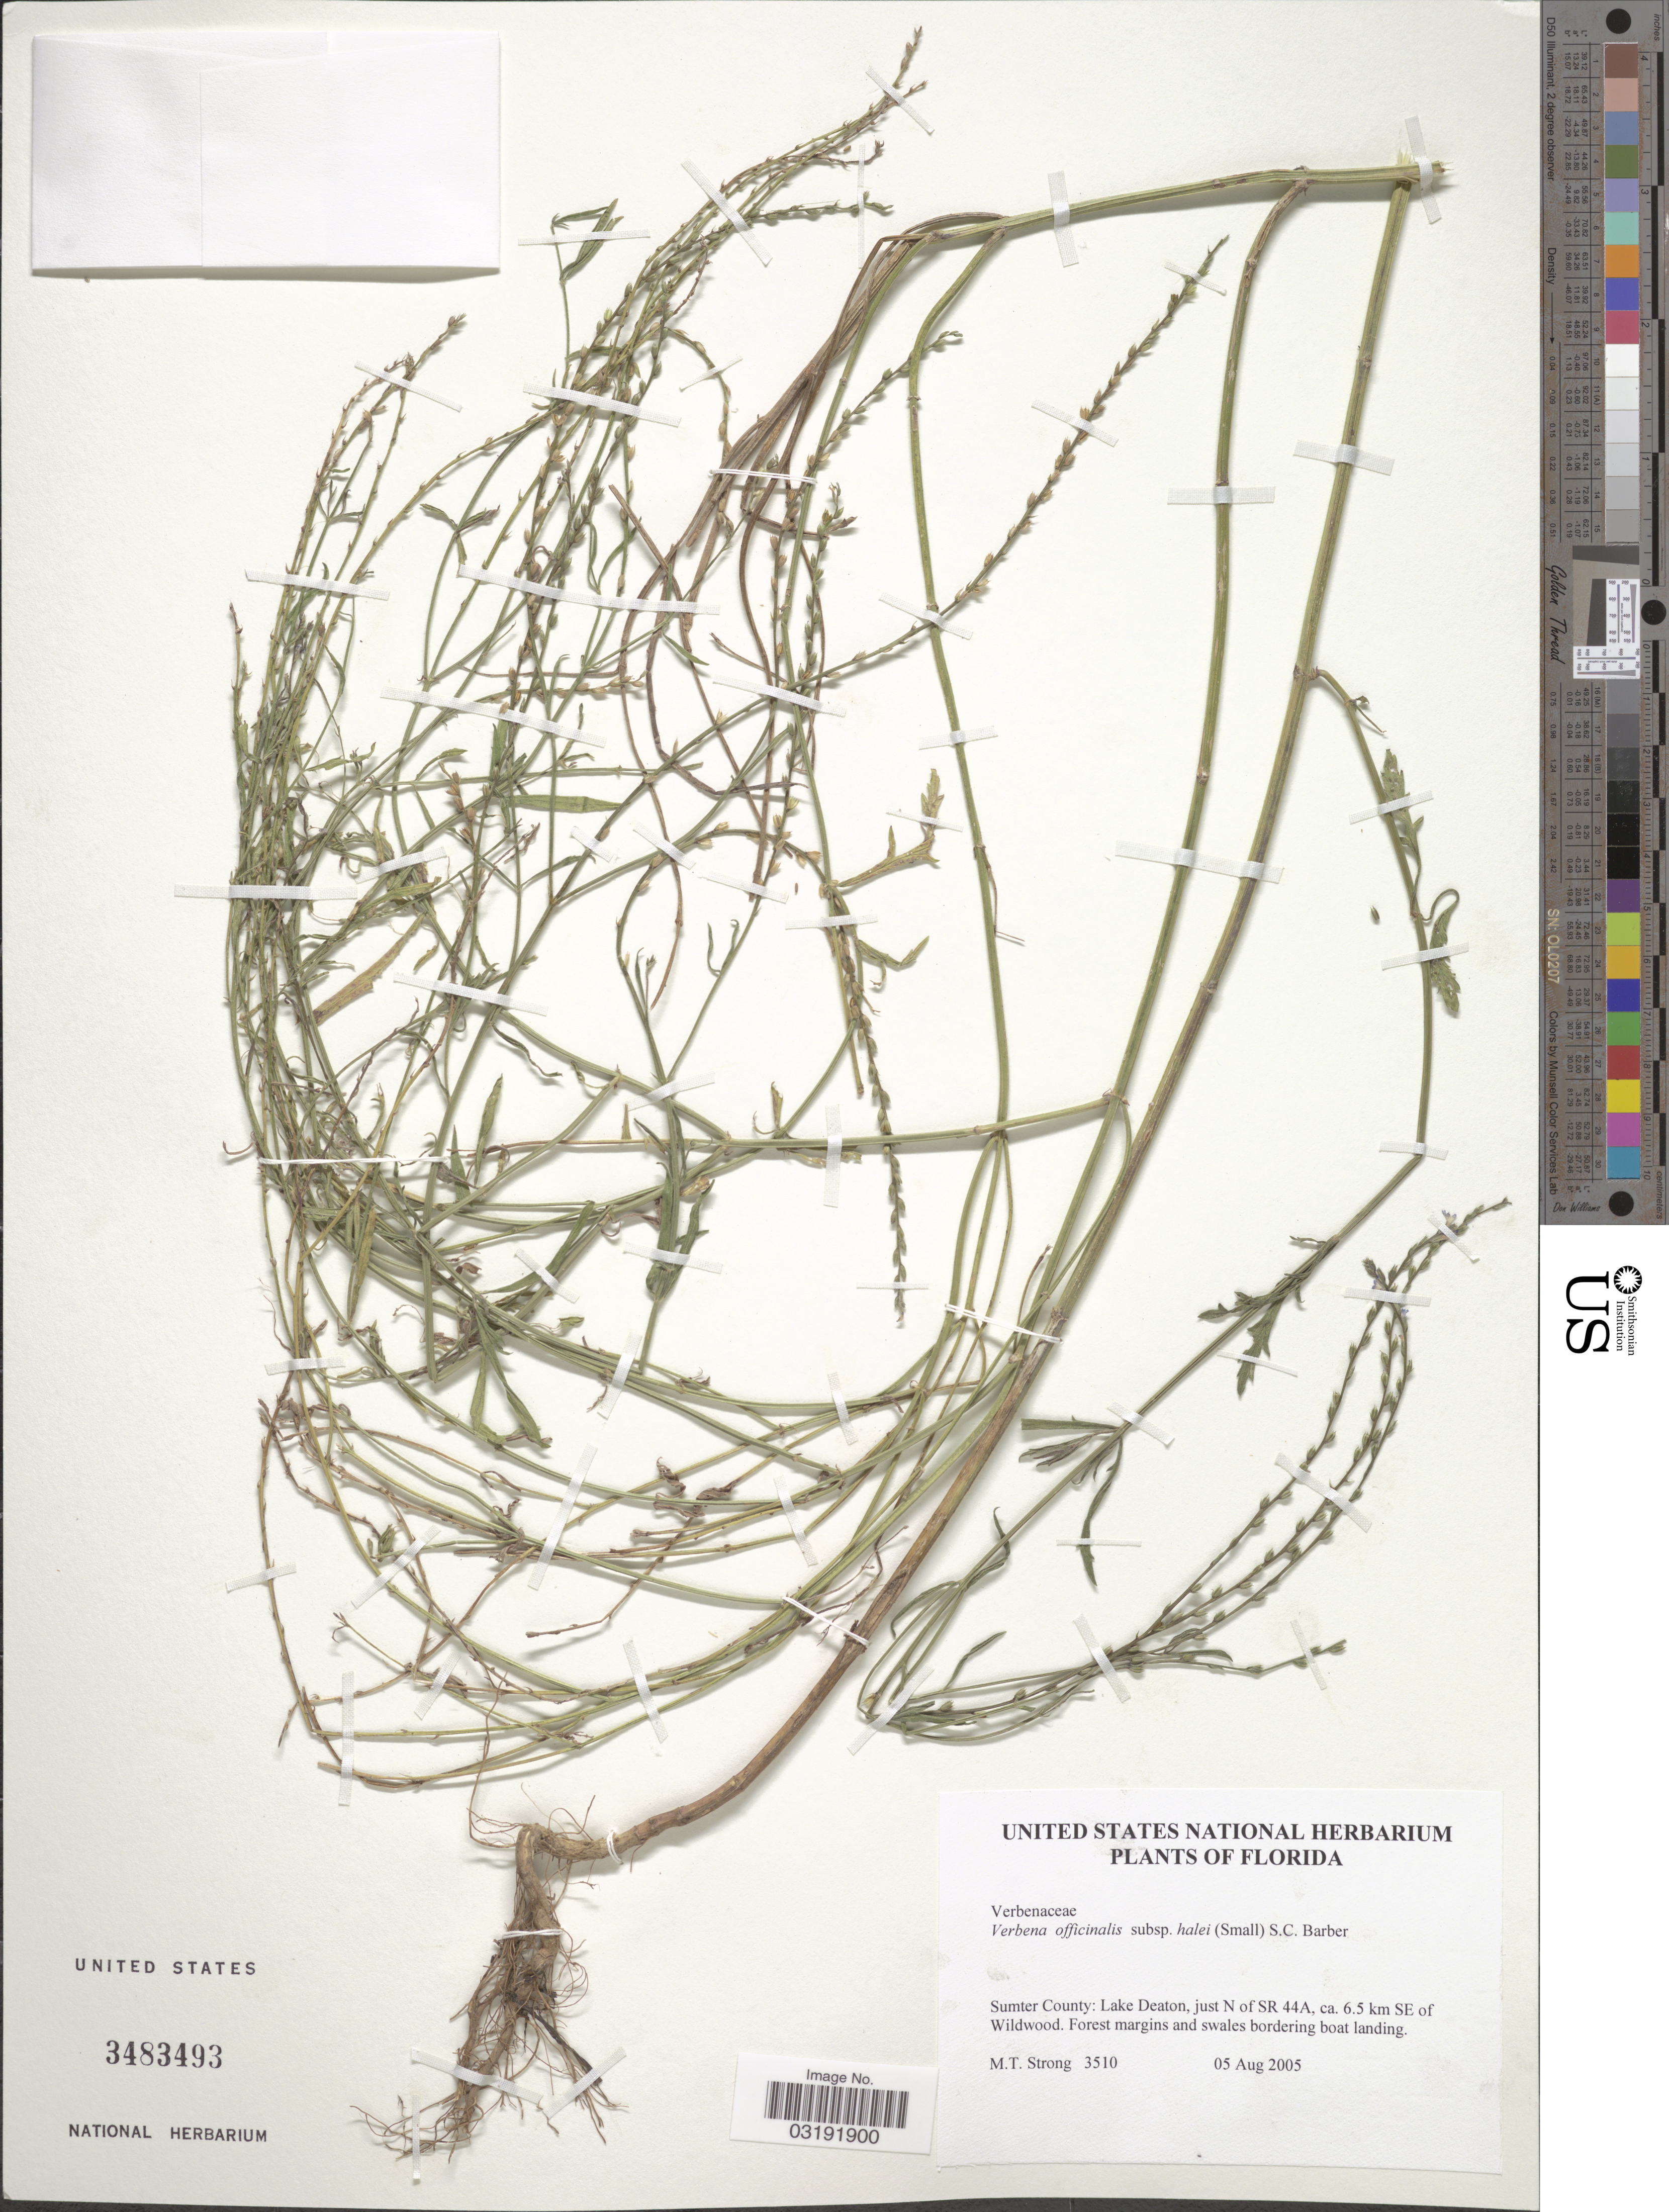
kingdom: Plantae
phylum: Tracheophyta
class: Magnoliopsida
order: Lamiales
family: Verbenaceae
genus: Verbena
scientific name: Verbena officinalis subsp. halei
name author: L.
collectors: M. T. Strong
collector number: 3510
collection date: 2005-08-05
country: United States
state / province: Florida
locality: Sumter County: Lake Deaton, just N of SR 44A, ca. 6.5 km SE of Wildwood.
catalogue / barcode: US 3483493